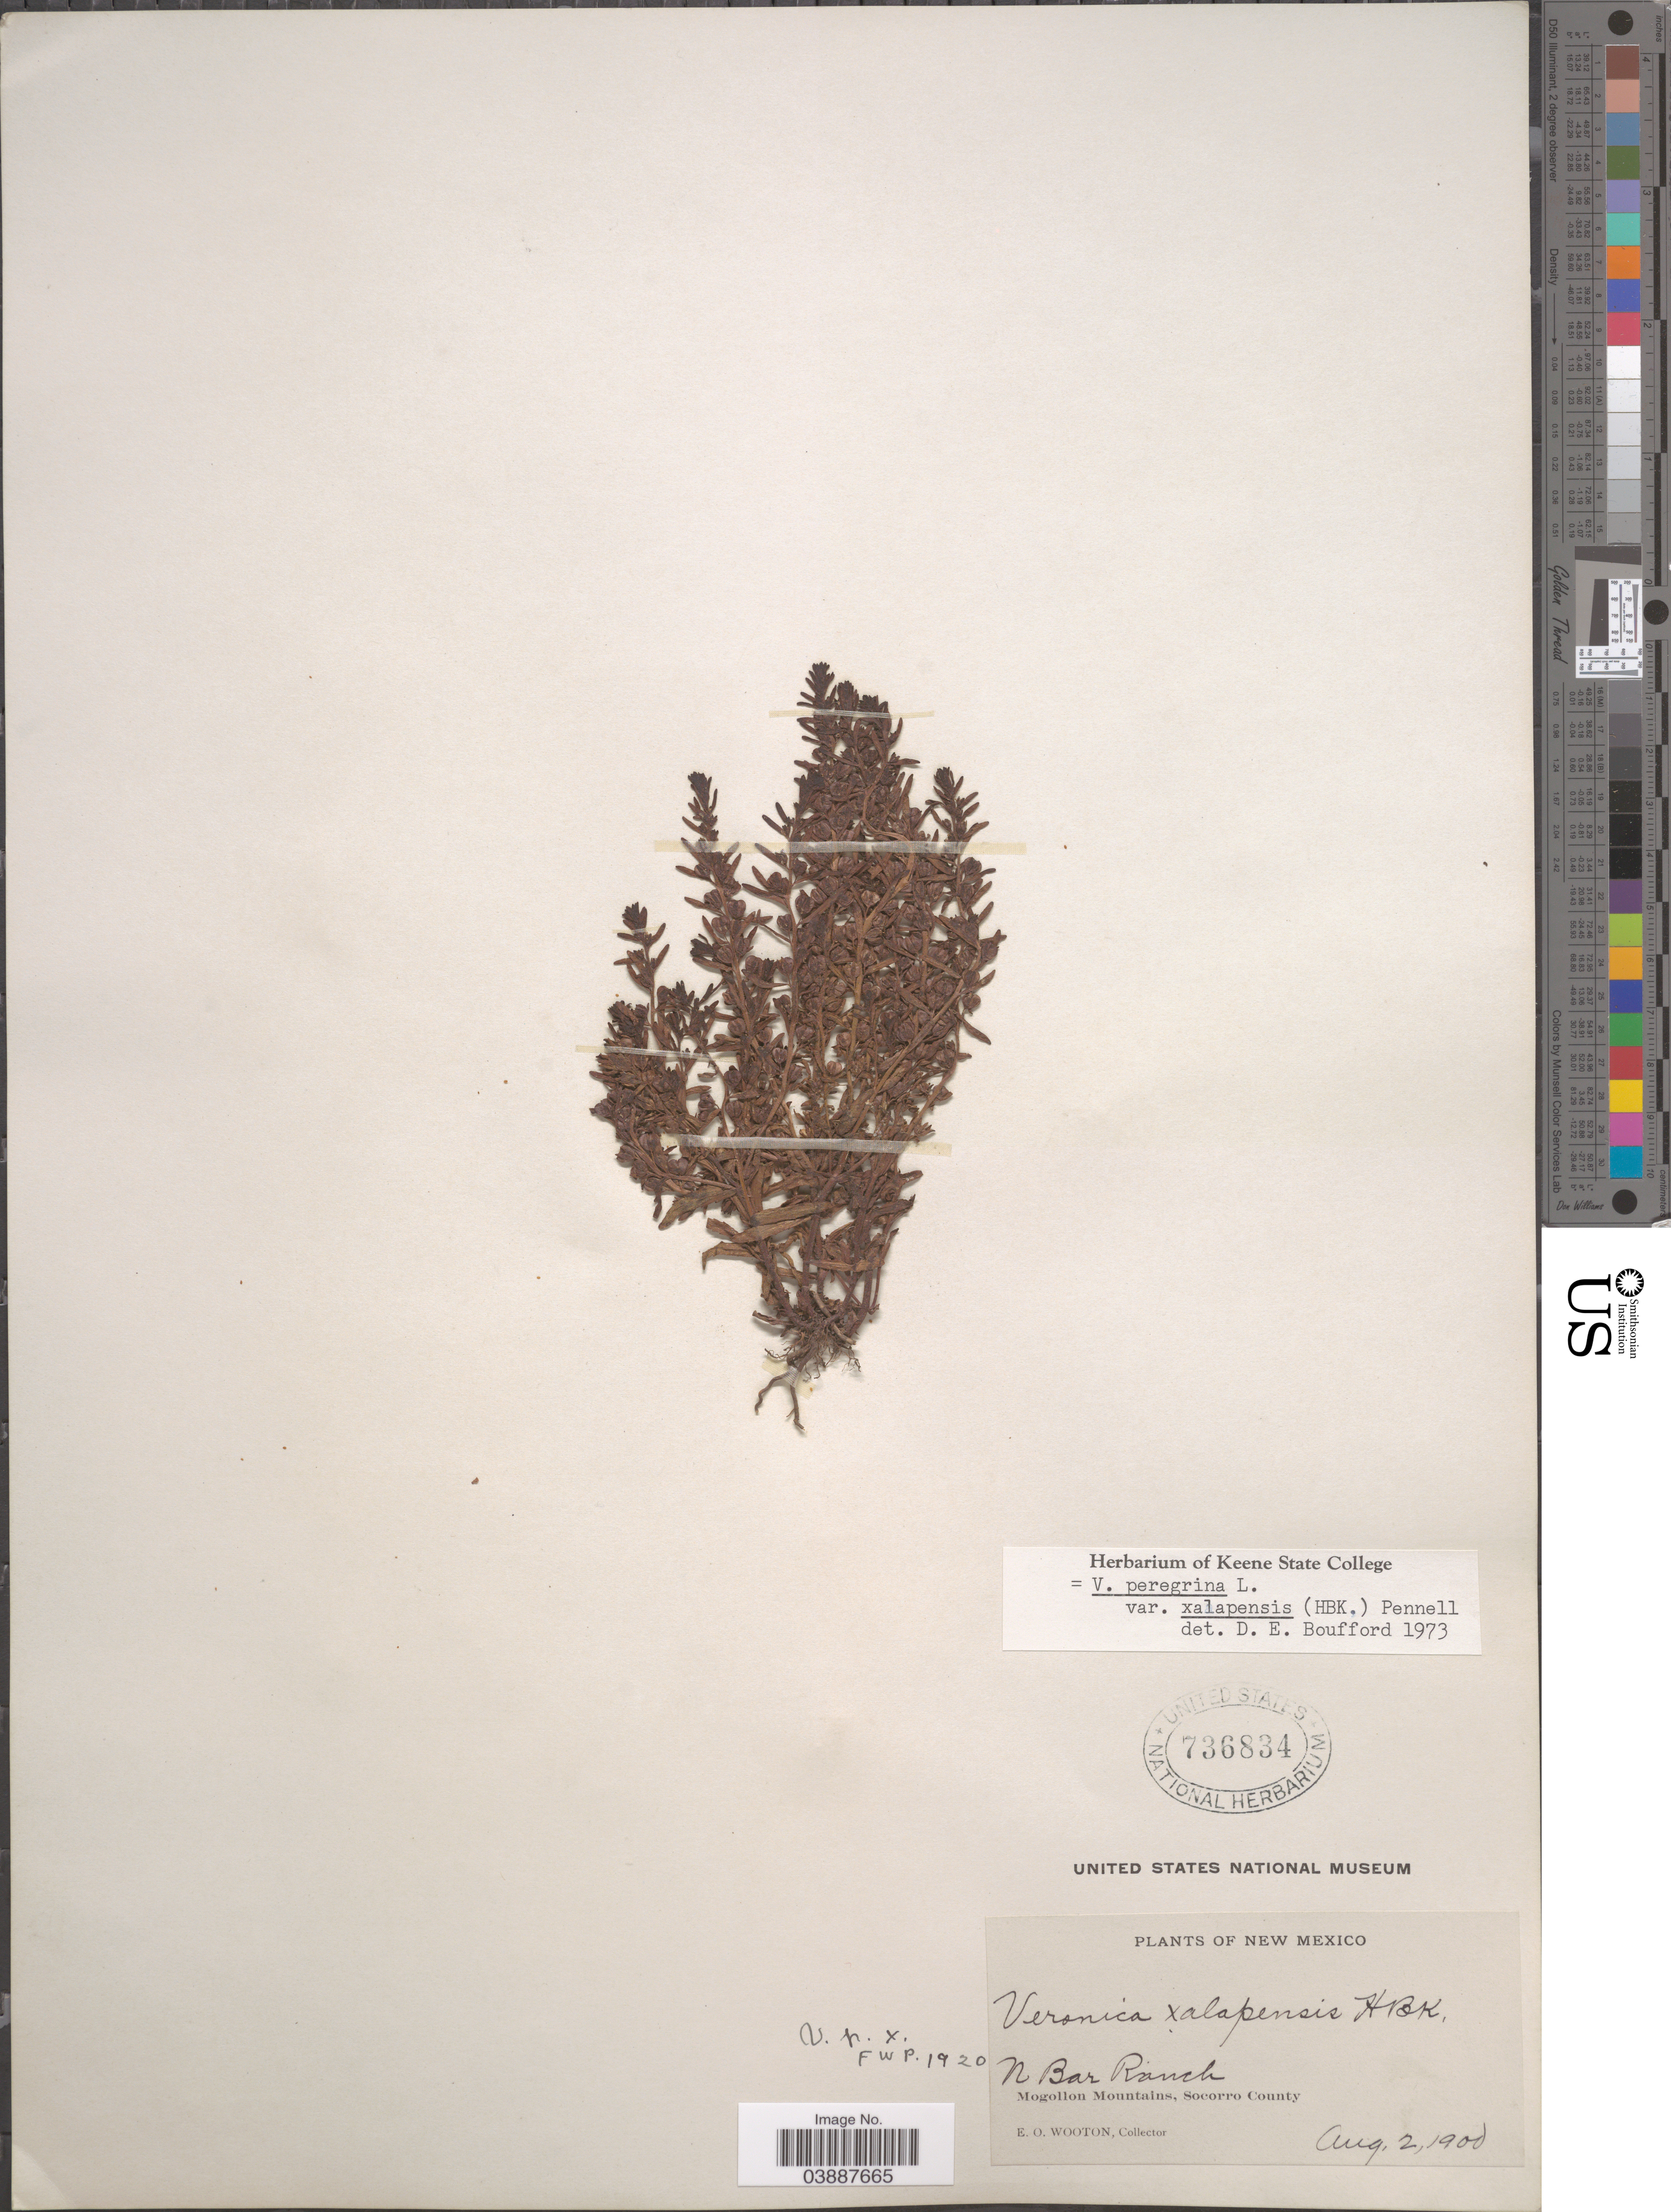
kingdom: Plantae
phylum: Tracheophyta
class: Magnoliopsida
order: Lamiales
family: Plantaginaceae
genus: Veronica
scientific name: Veronica peregrina var. xalapensis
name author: Kunth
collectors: E. O. Wooton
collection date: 1900-08-02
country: United States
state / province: New Mexico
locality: N Bar Ranch. Mogollon Mountains, Socorro County.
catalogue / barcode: US 736834